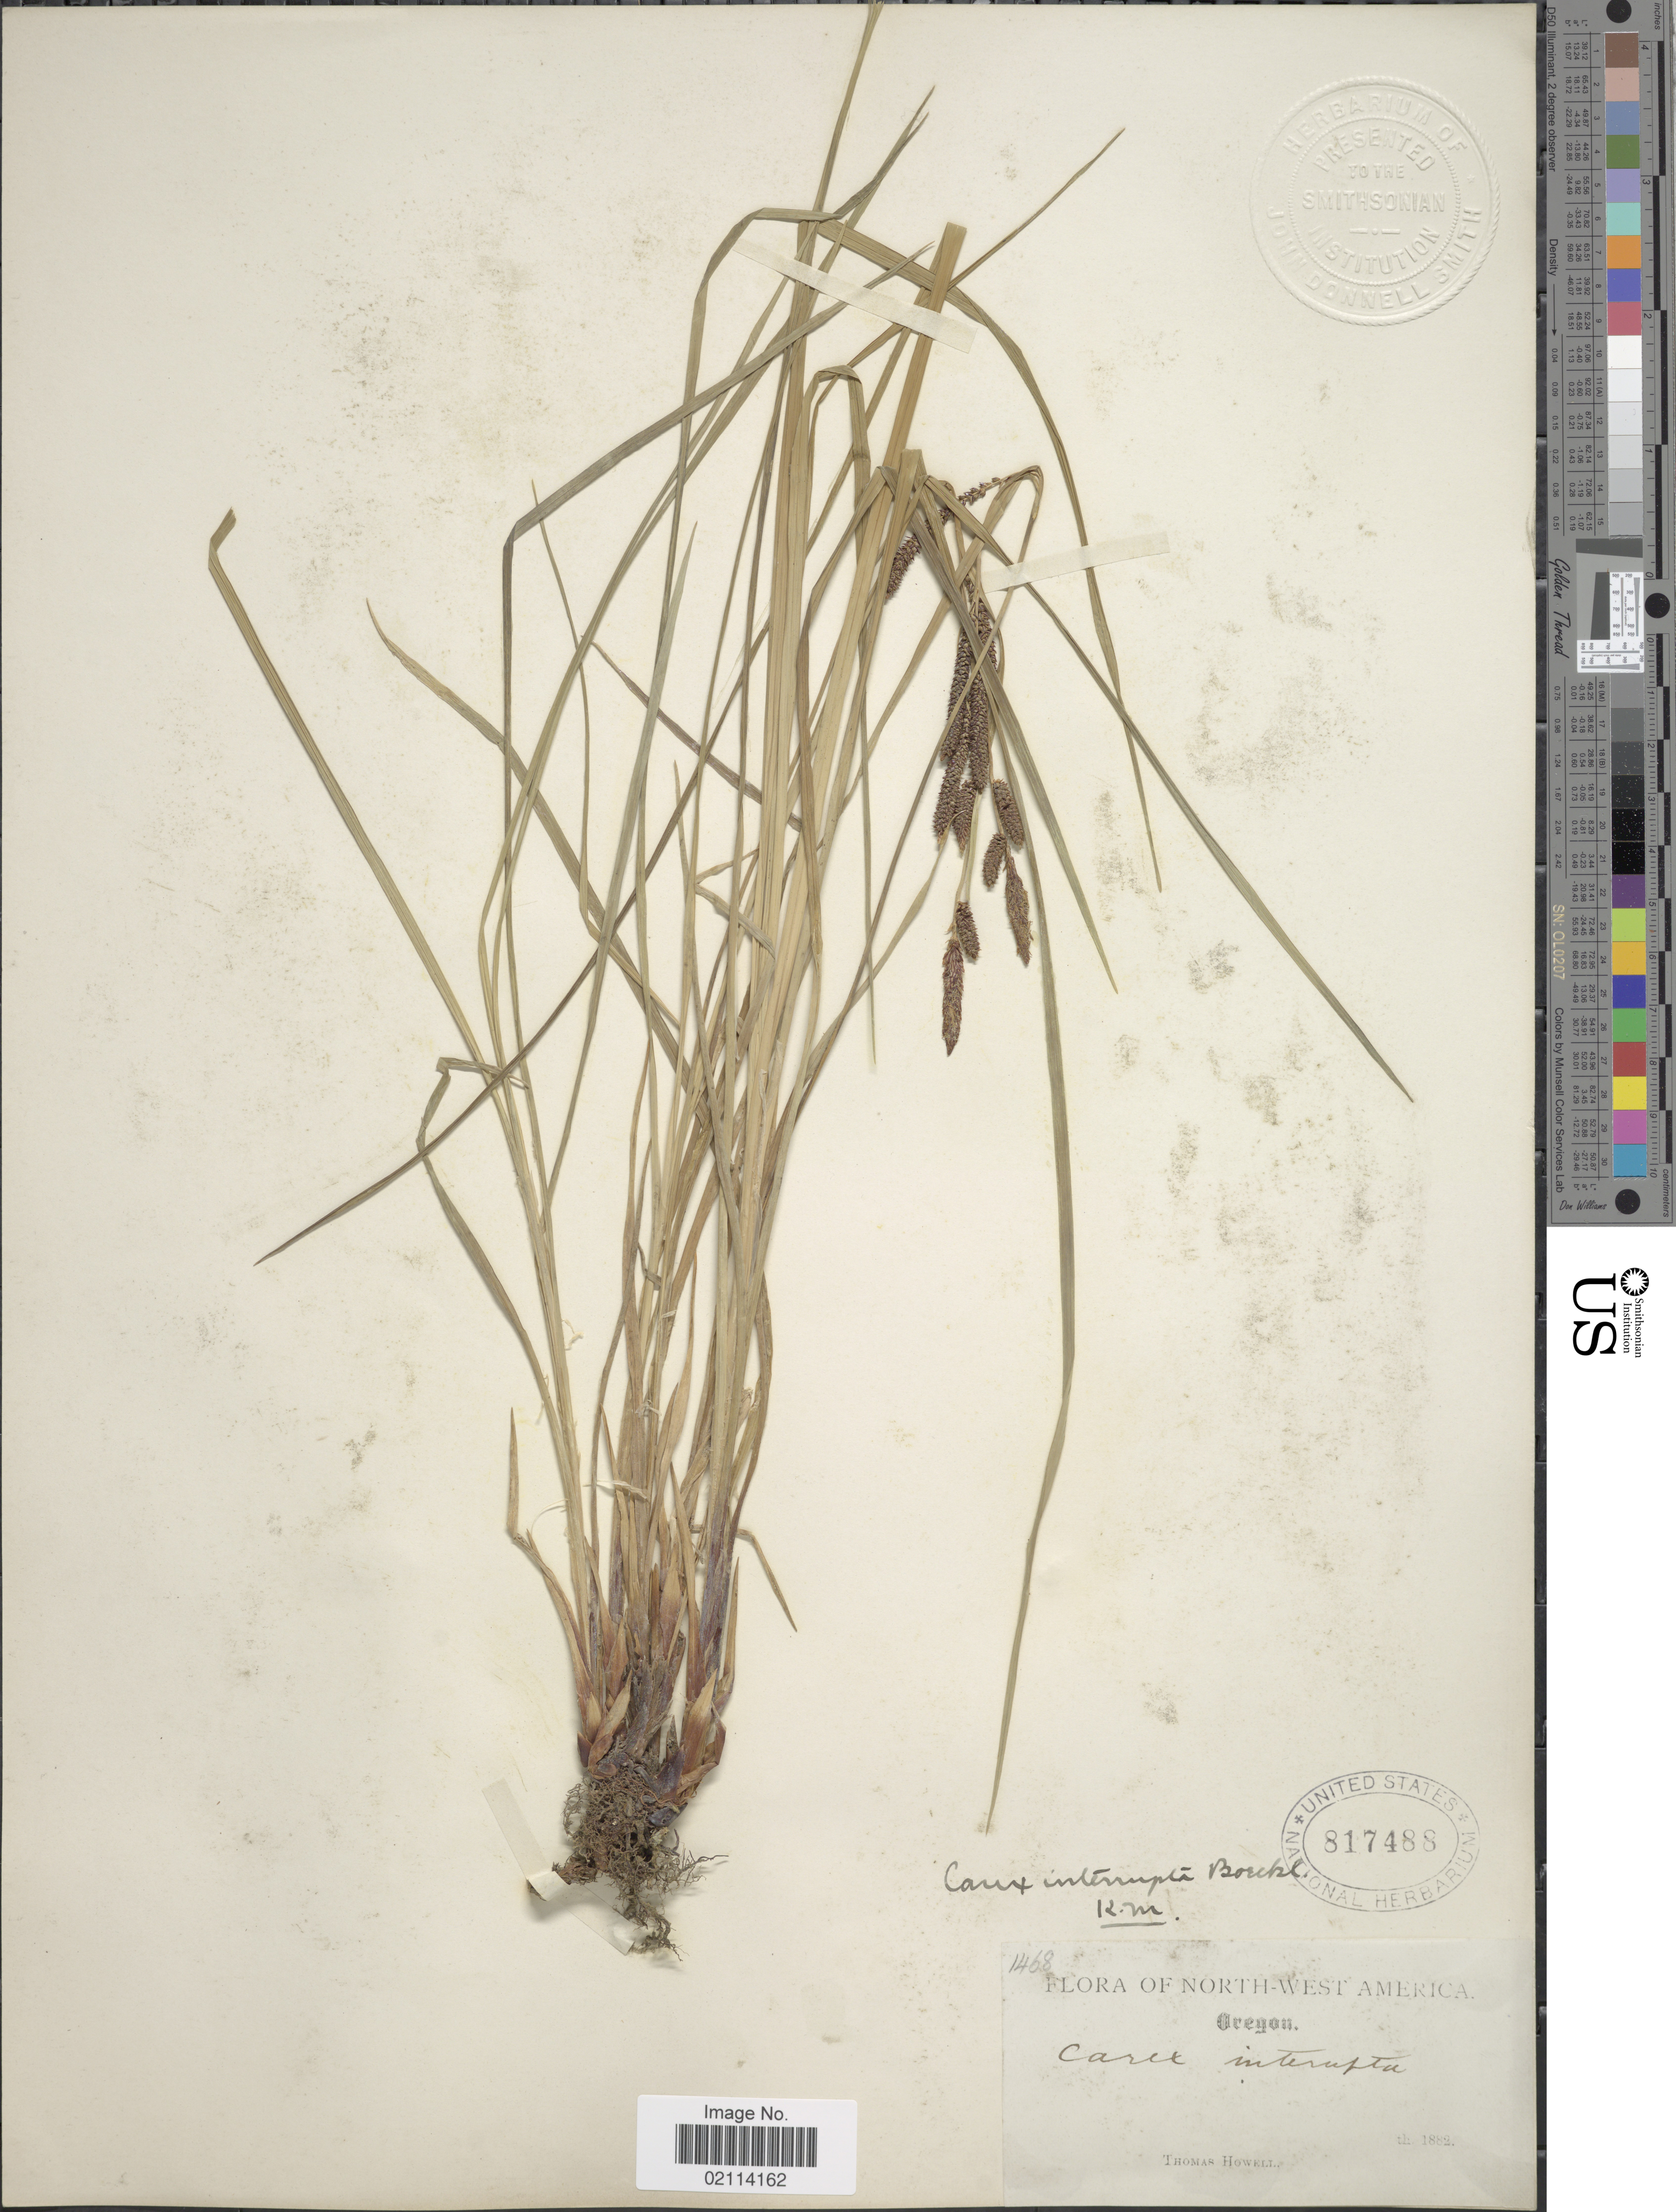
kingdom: Plantae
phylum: Tracheophyta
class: Liliopsida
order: Poales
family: Cyperaceae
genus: Carex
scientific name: Carex interrupta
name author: Boeckeler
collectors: T. Howell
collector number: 1468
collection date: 1882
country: United States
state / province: Oregon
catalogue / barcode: US 817488